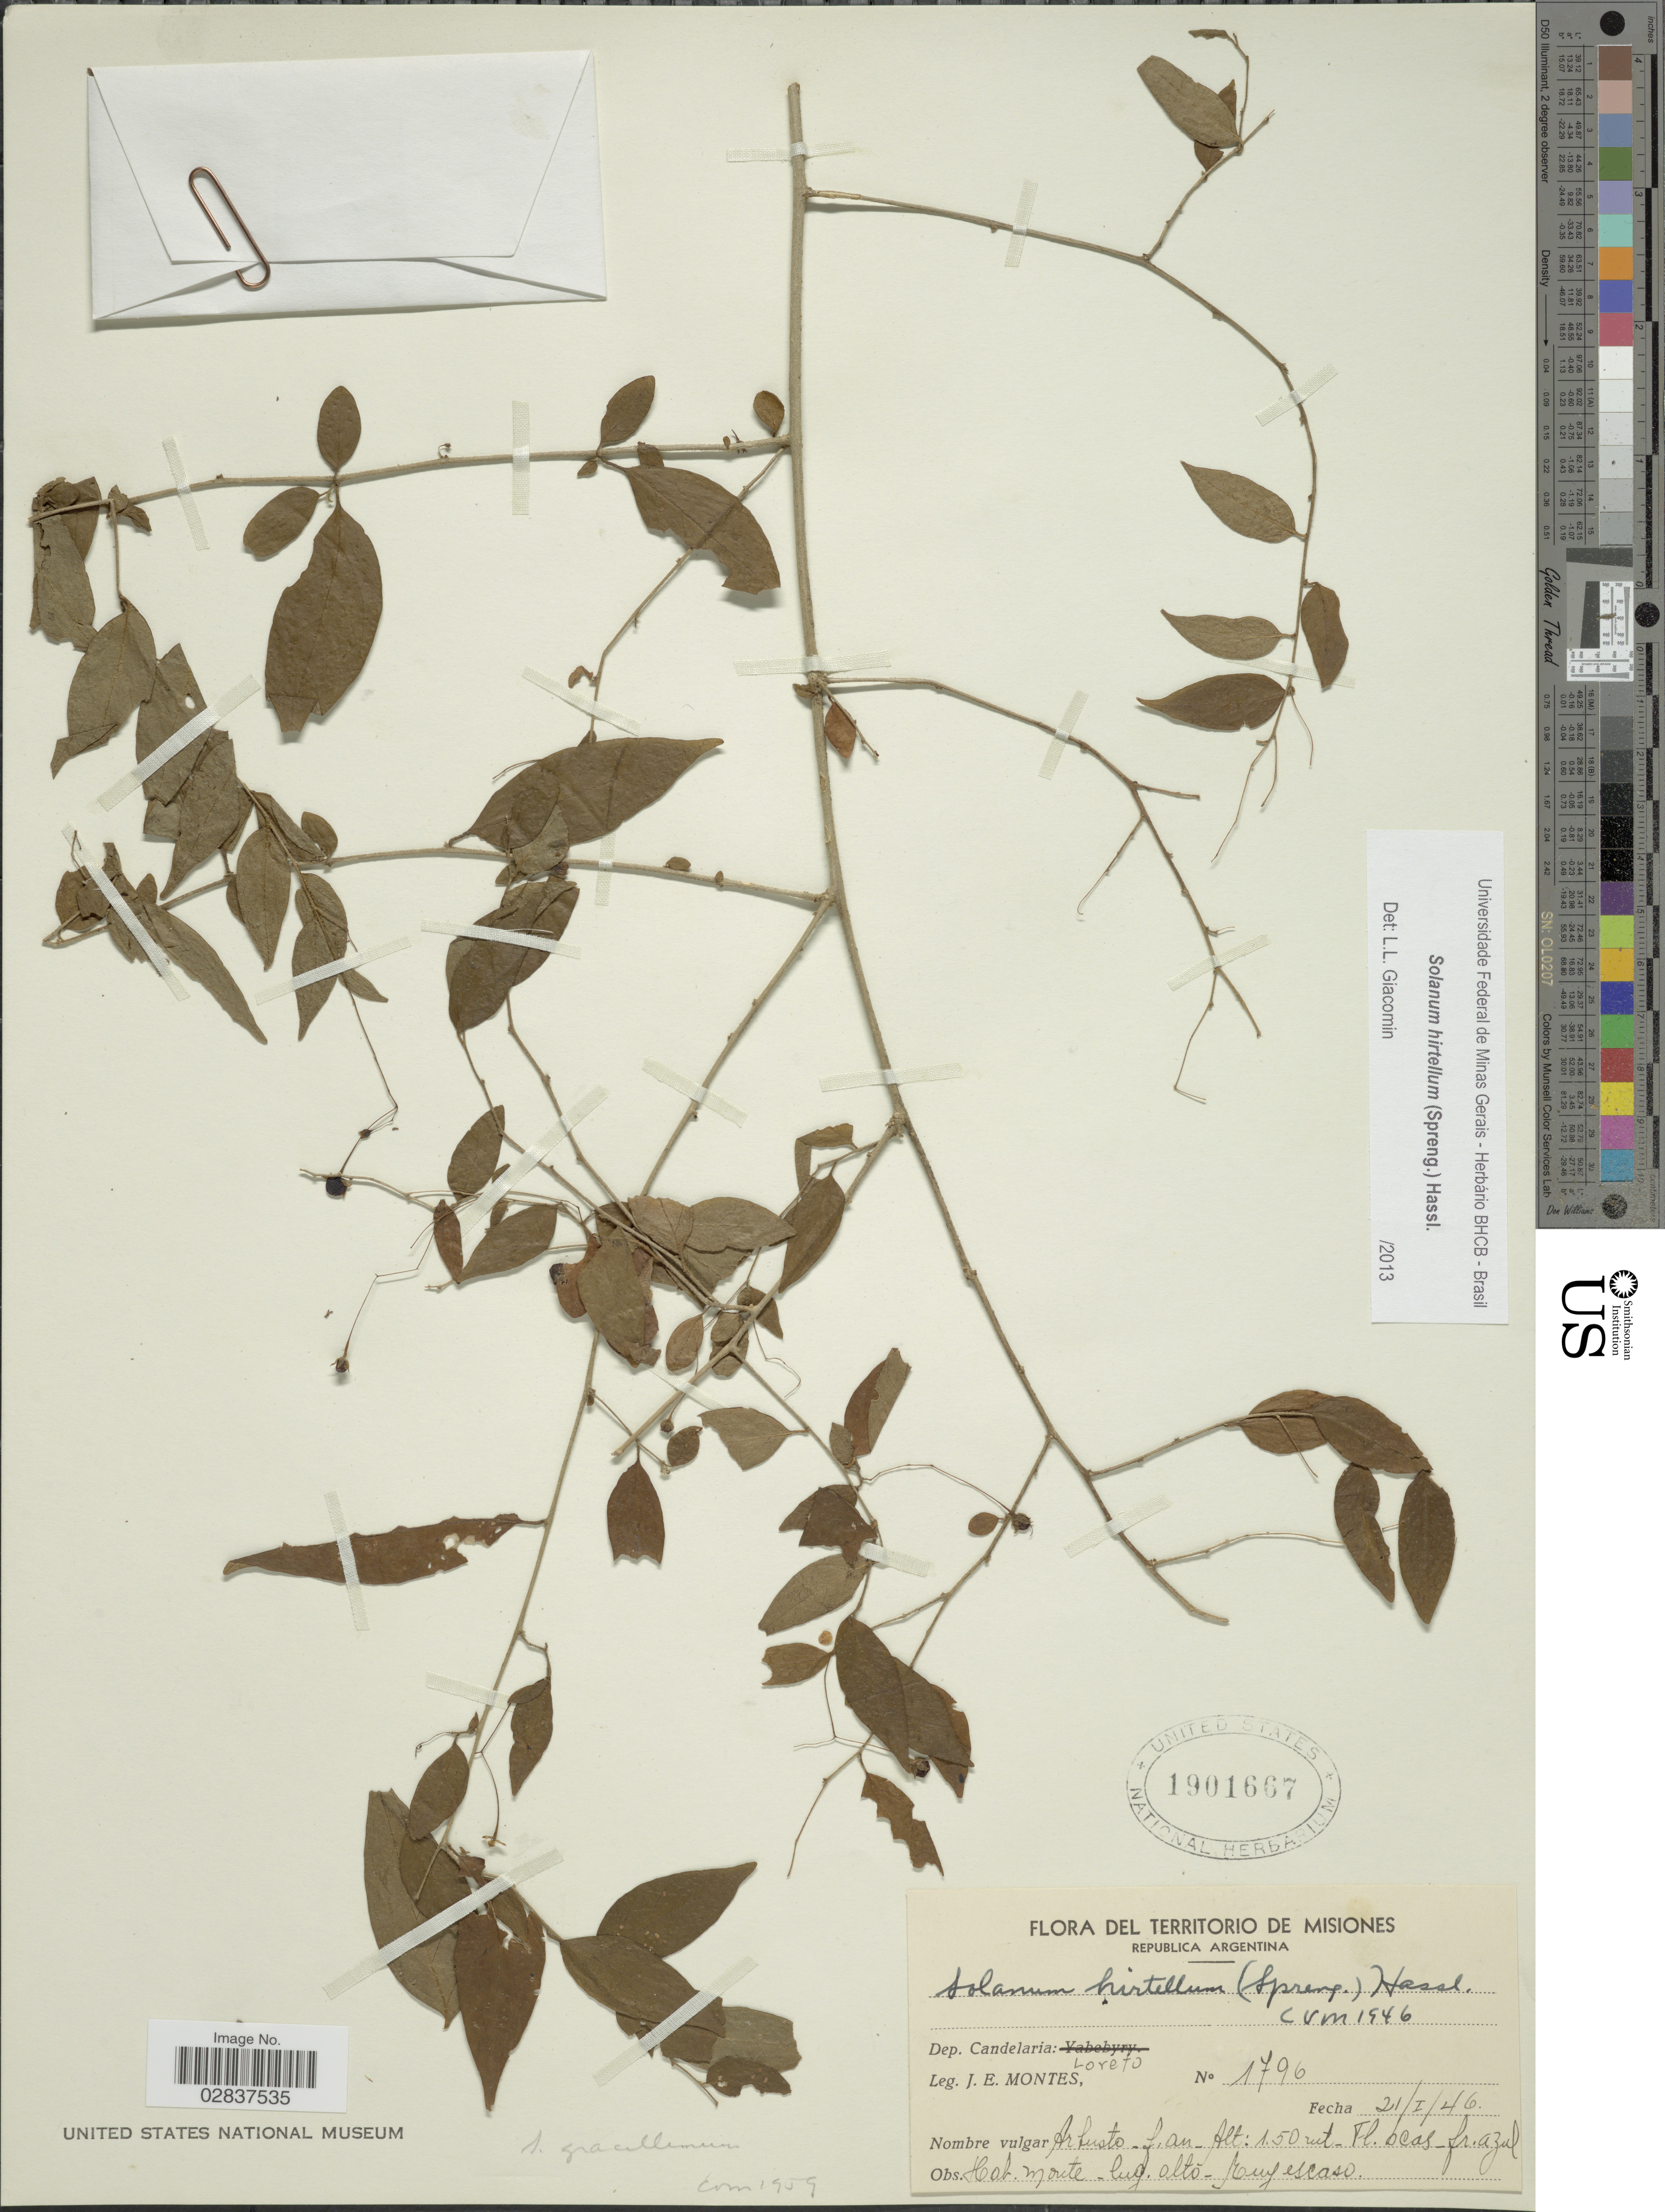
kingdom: Plantae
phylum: Tracheophyta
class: Magnoliopsida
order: Solanales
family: Solanaceae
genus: Solanum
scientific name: Solanum hirtellum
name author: Hassl.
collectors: J. E. Montes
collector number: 1796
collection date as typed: Transcribed d/m/y: 21/1/46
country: Argentina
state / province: Misiones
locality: Dep. Candelaria: Loreto.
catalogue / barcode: US 1901667